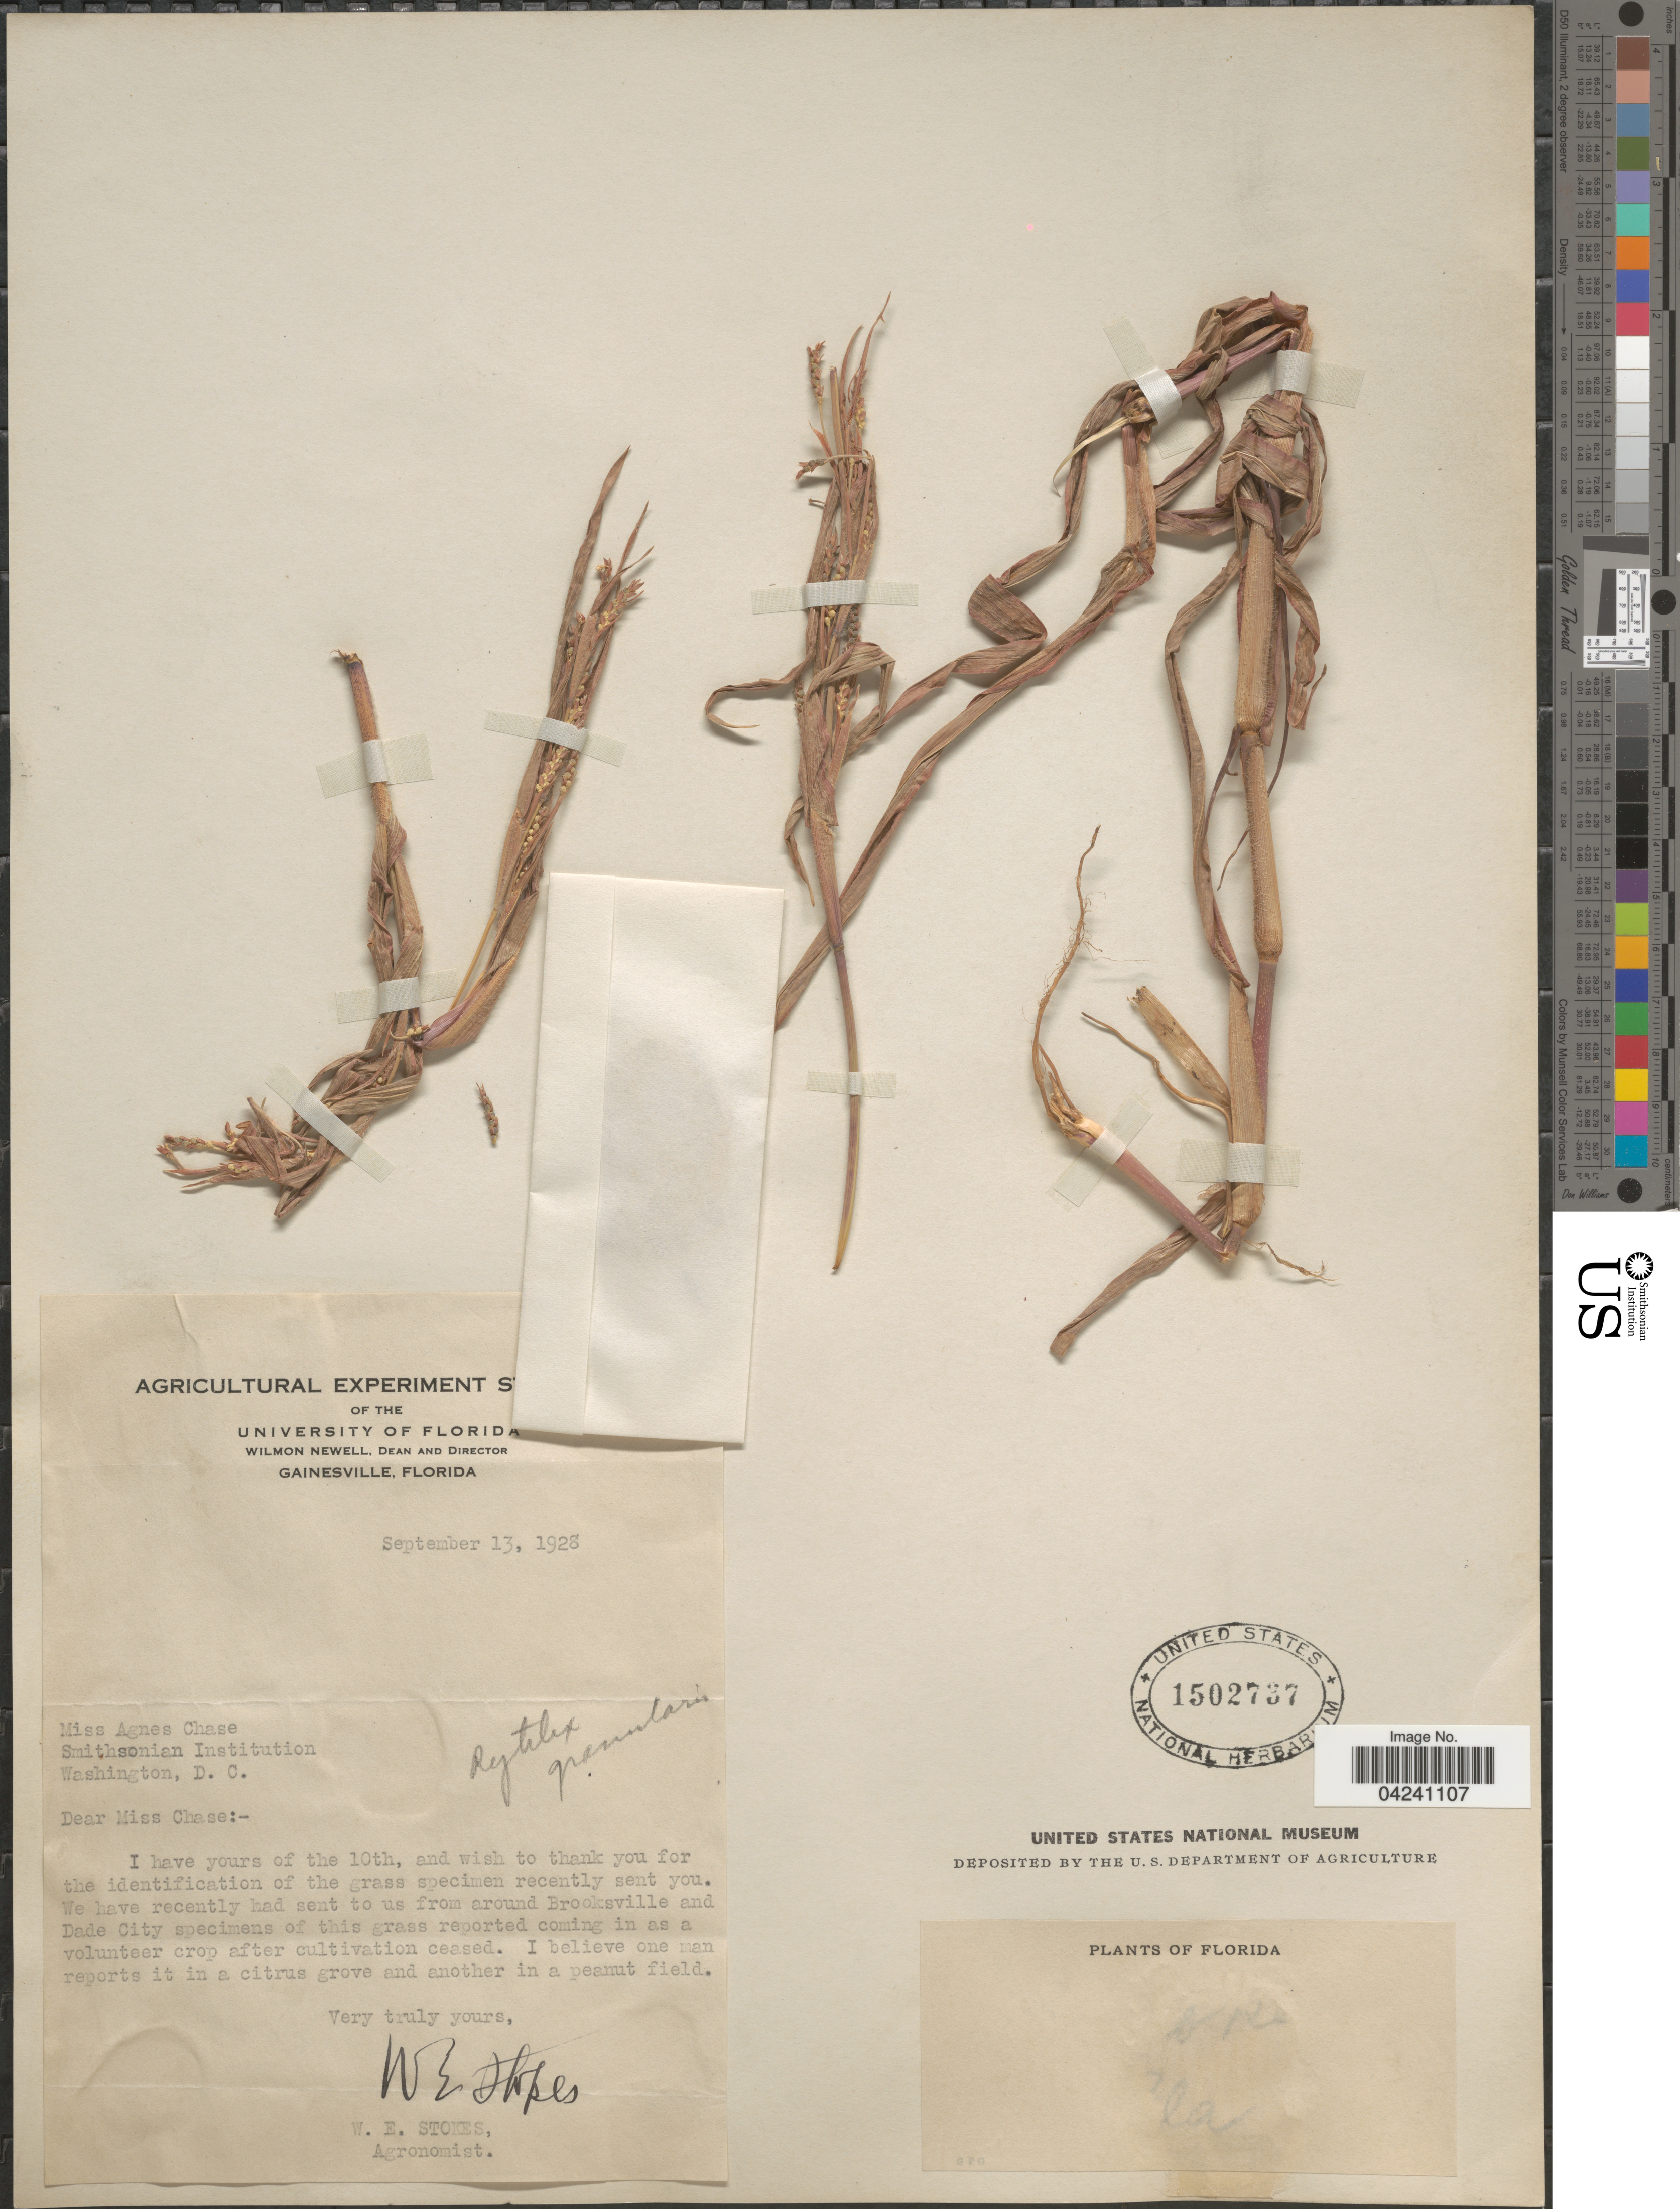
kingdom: Plantae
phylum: Tracheophyta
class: Liliopsida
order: Poales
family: Poaceae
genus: Hackelochloa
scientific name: Hackelochloa granularis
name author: (L.) Kuntze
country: United States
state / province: Florida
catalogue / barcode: US 1502737